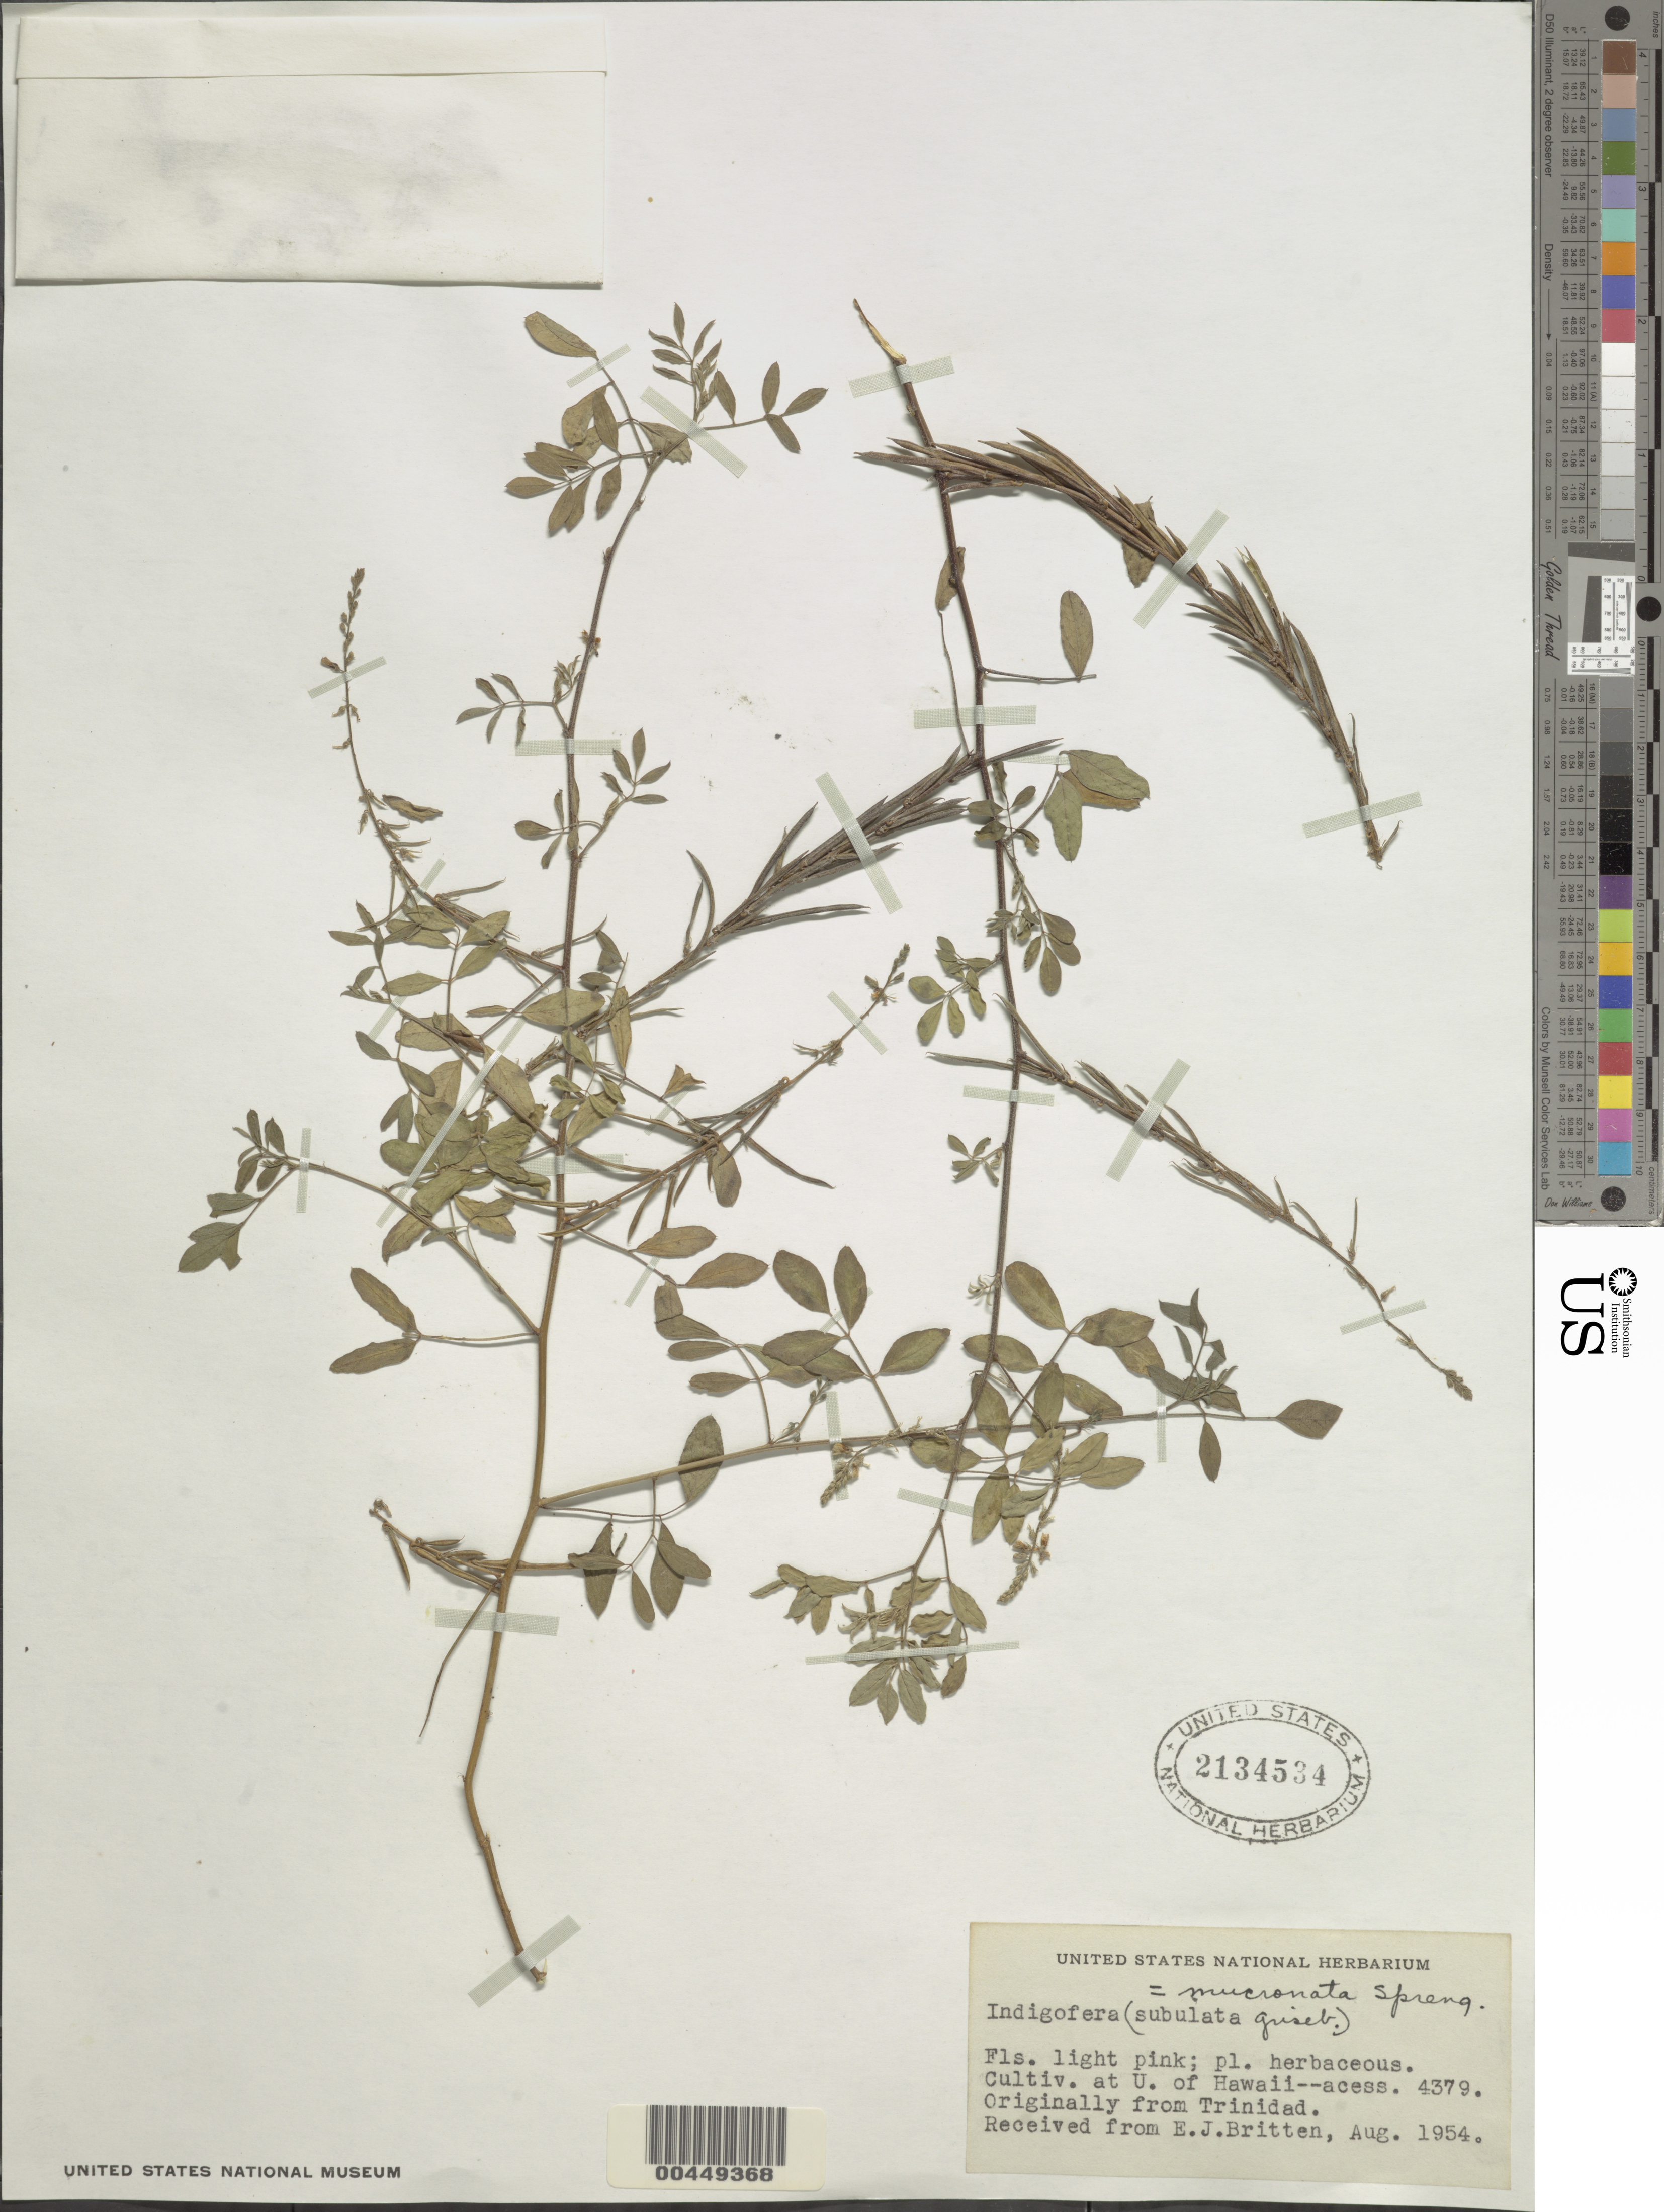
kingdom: Plantae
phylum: Tracheophyta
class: Magnoliopsida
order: Fabales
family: Fabaceae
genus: Indigofera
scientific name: Indigofera mucronata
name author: Lam.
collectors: E. Britten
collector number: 4379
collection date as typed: Aug 1954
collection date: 1954-08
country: United States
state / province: Hawaii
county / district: Hawaii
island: Hawaii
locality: University of Hawaii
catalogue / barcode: US 2134534